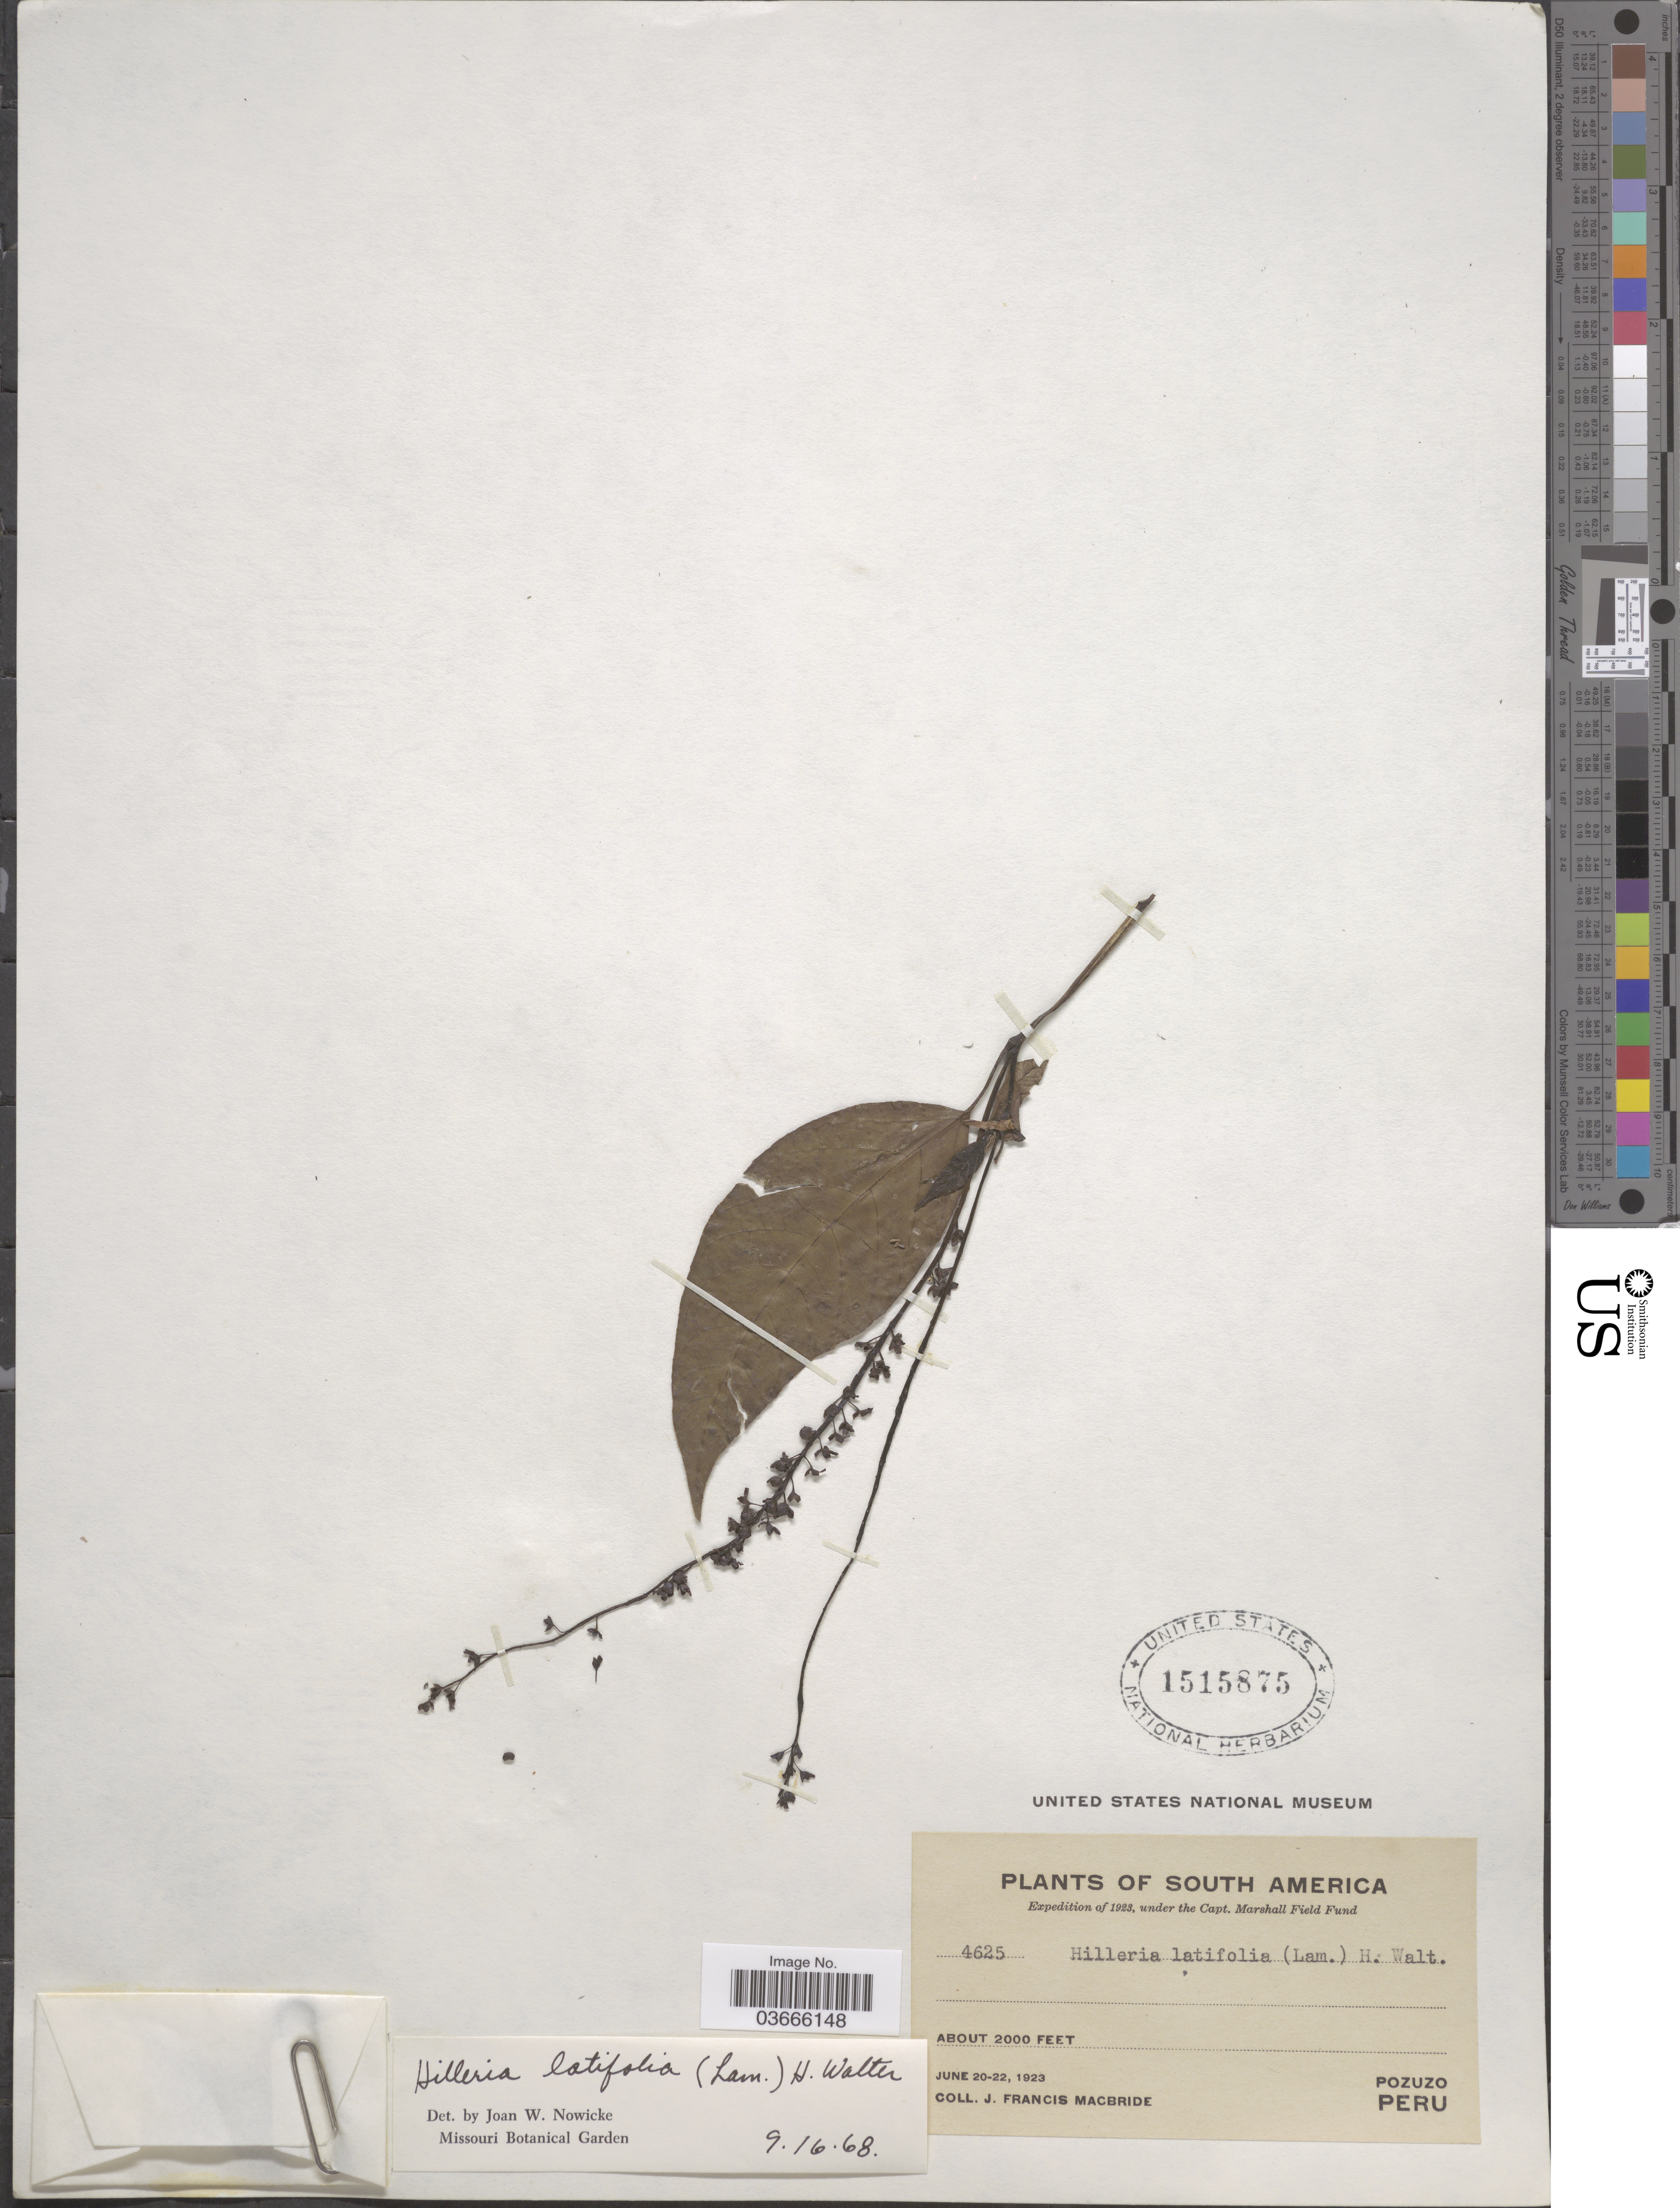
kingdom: Plantae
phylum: Tracheophyta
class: Magnoliopsida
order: Caryophyllales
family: Phytolaccaceae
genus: Hilleria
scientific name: Hilleria latifolia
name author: (Lam.) H. Walter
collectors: J. F. Macbride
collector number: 4625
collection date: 1923-06-20/1923-06-22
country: Peru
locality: Pozuzo.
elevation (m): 610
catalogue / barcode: US 1515875